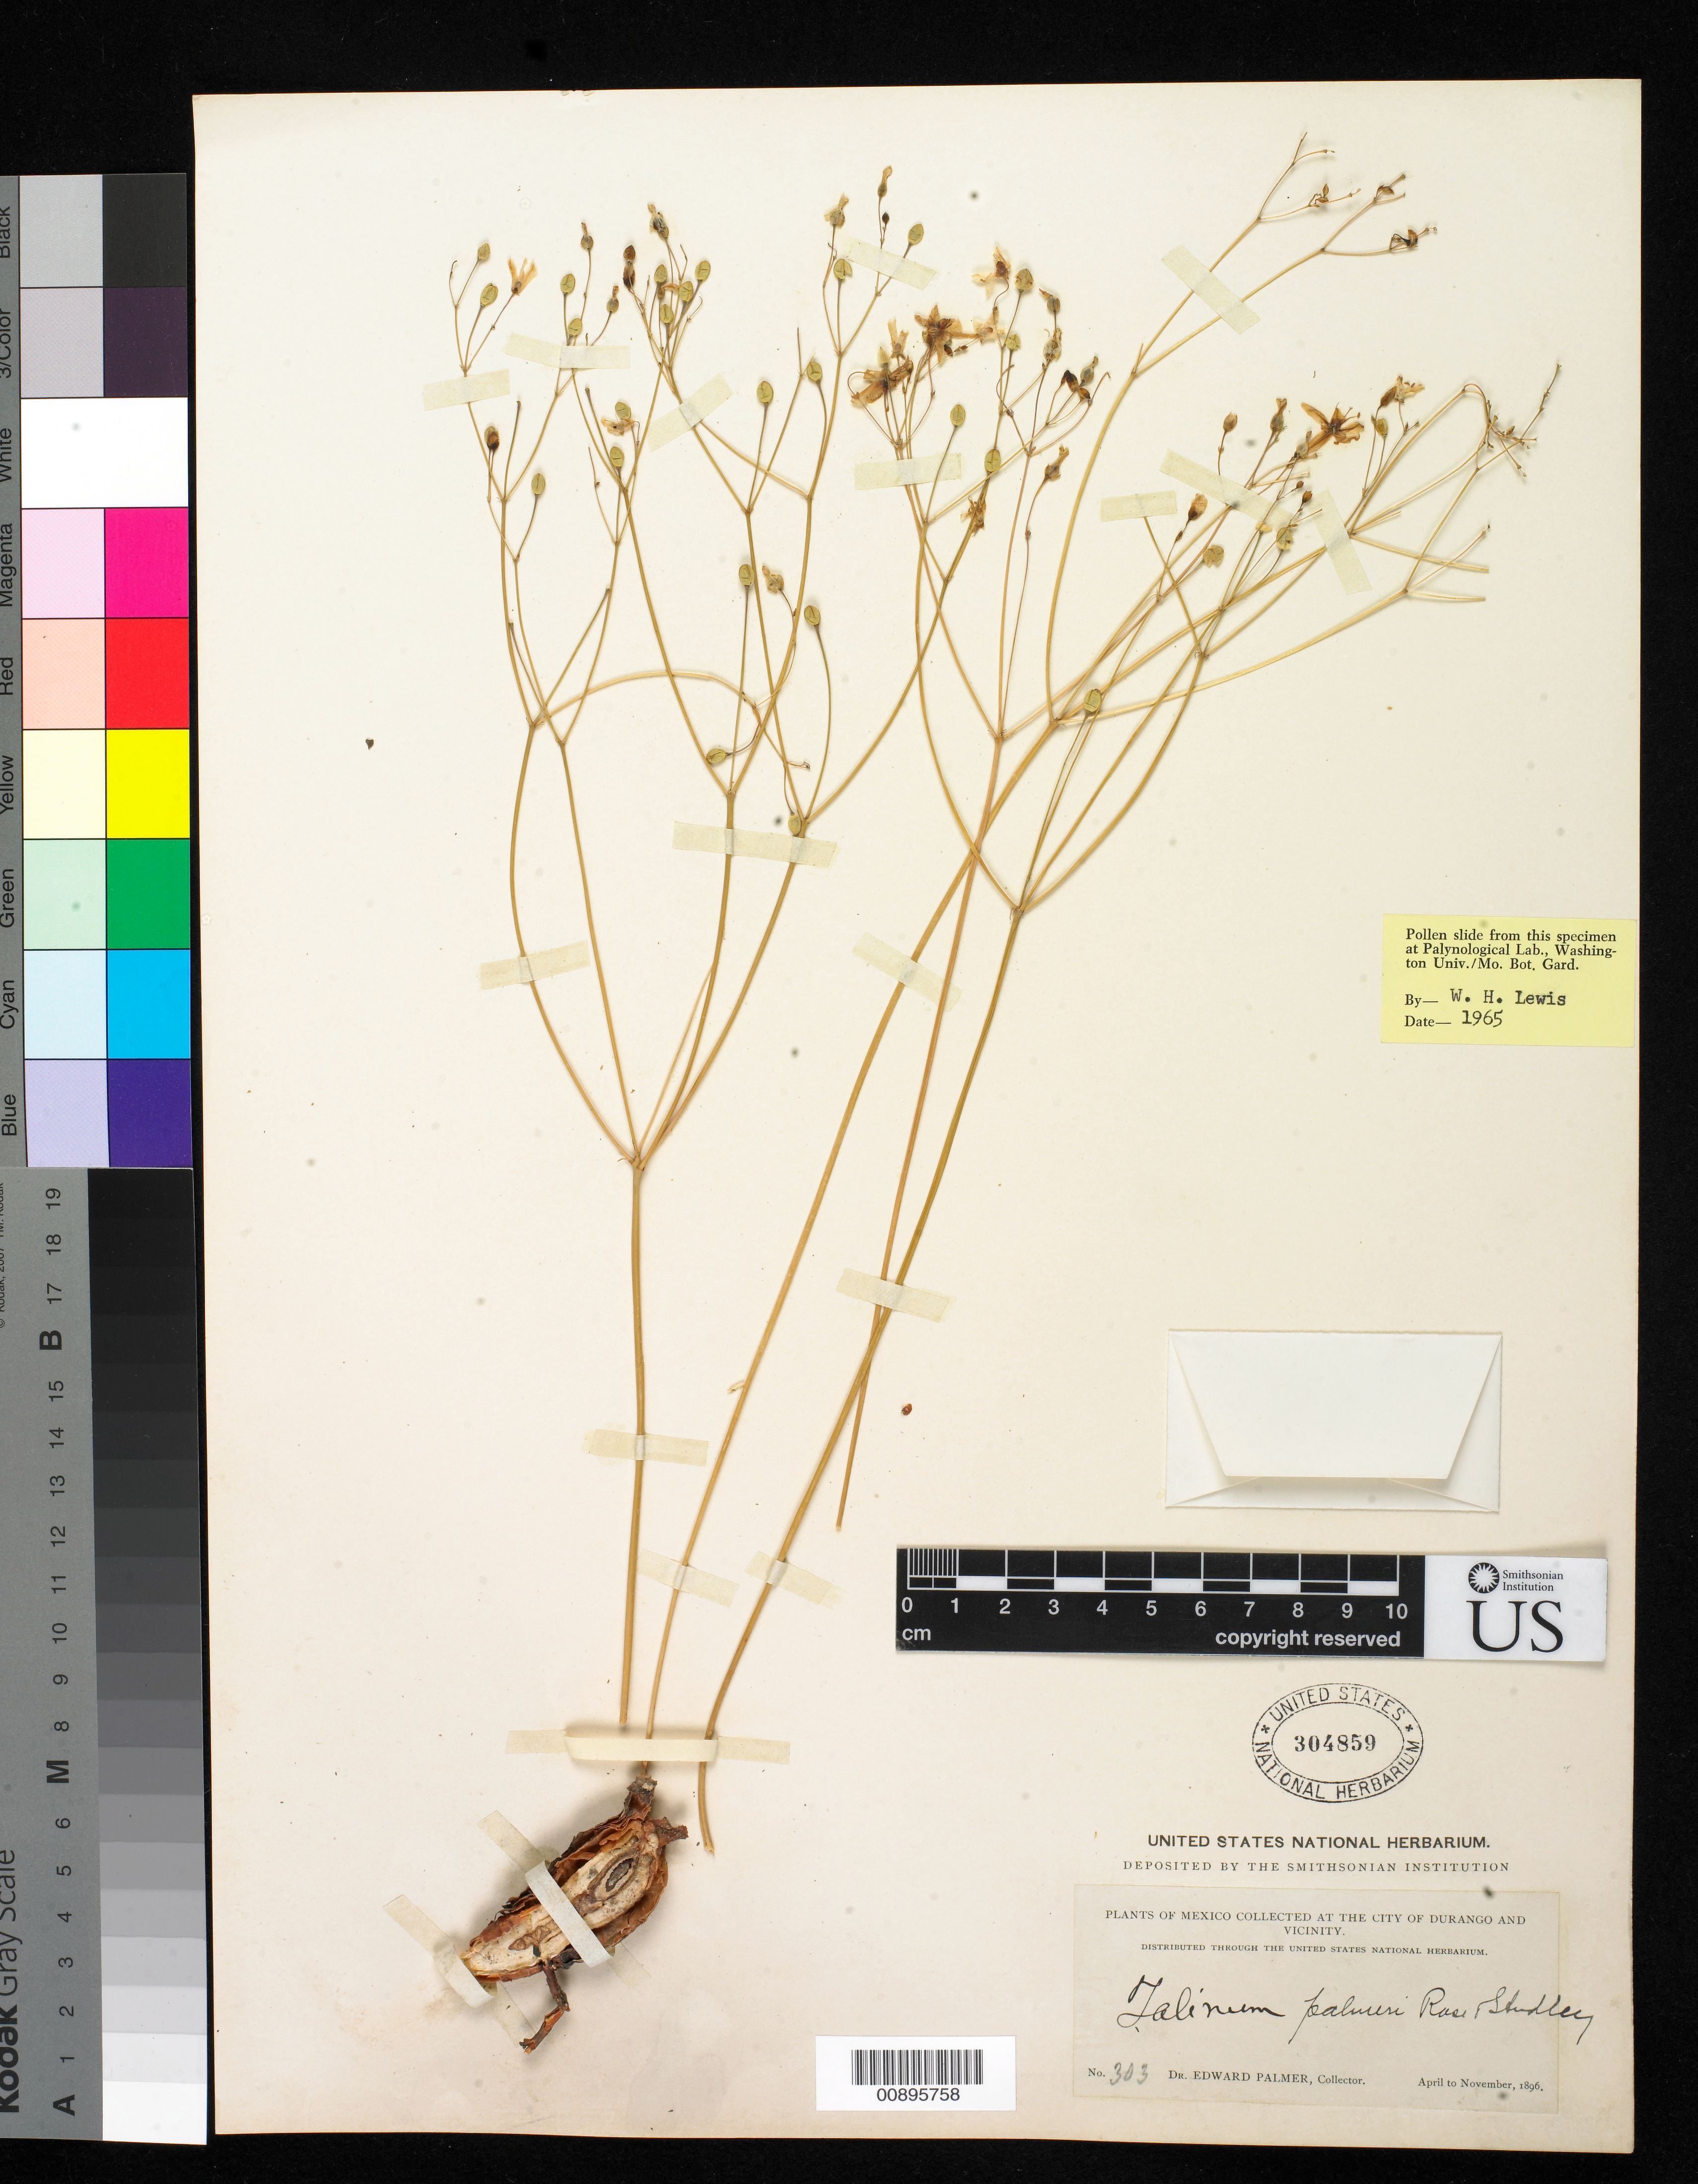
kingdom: Plantae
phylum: Tracheophyta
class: Magnoliopsida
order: Caryophyllales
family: Talinaceae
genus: Talinum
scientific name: Talinum palmeri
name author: Rose & Standl.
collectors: E. Palmer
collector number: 303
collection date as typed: Apr 1896 to -- Nov 1896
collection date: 1896-04/1896-11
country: Mexico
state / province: Durango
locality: City of Durango and vicinity.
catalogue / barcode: US 304859